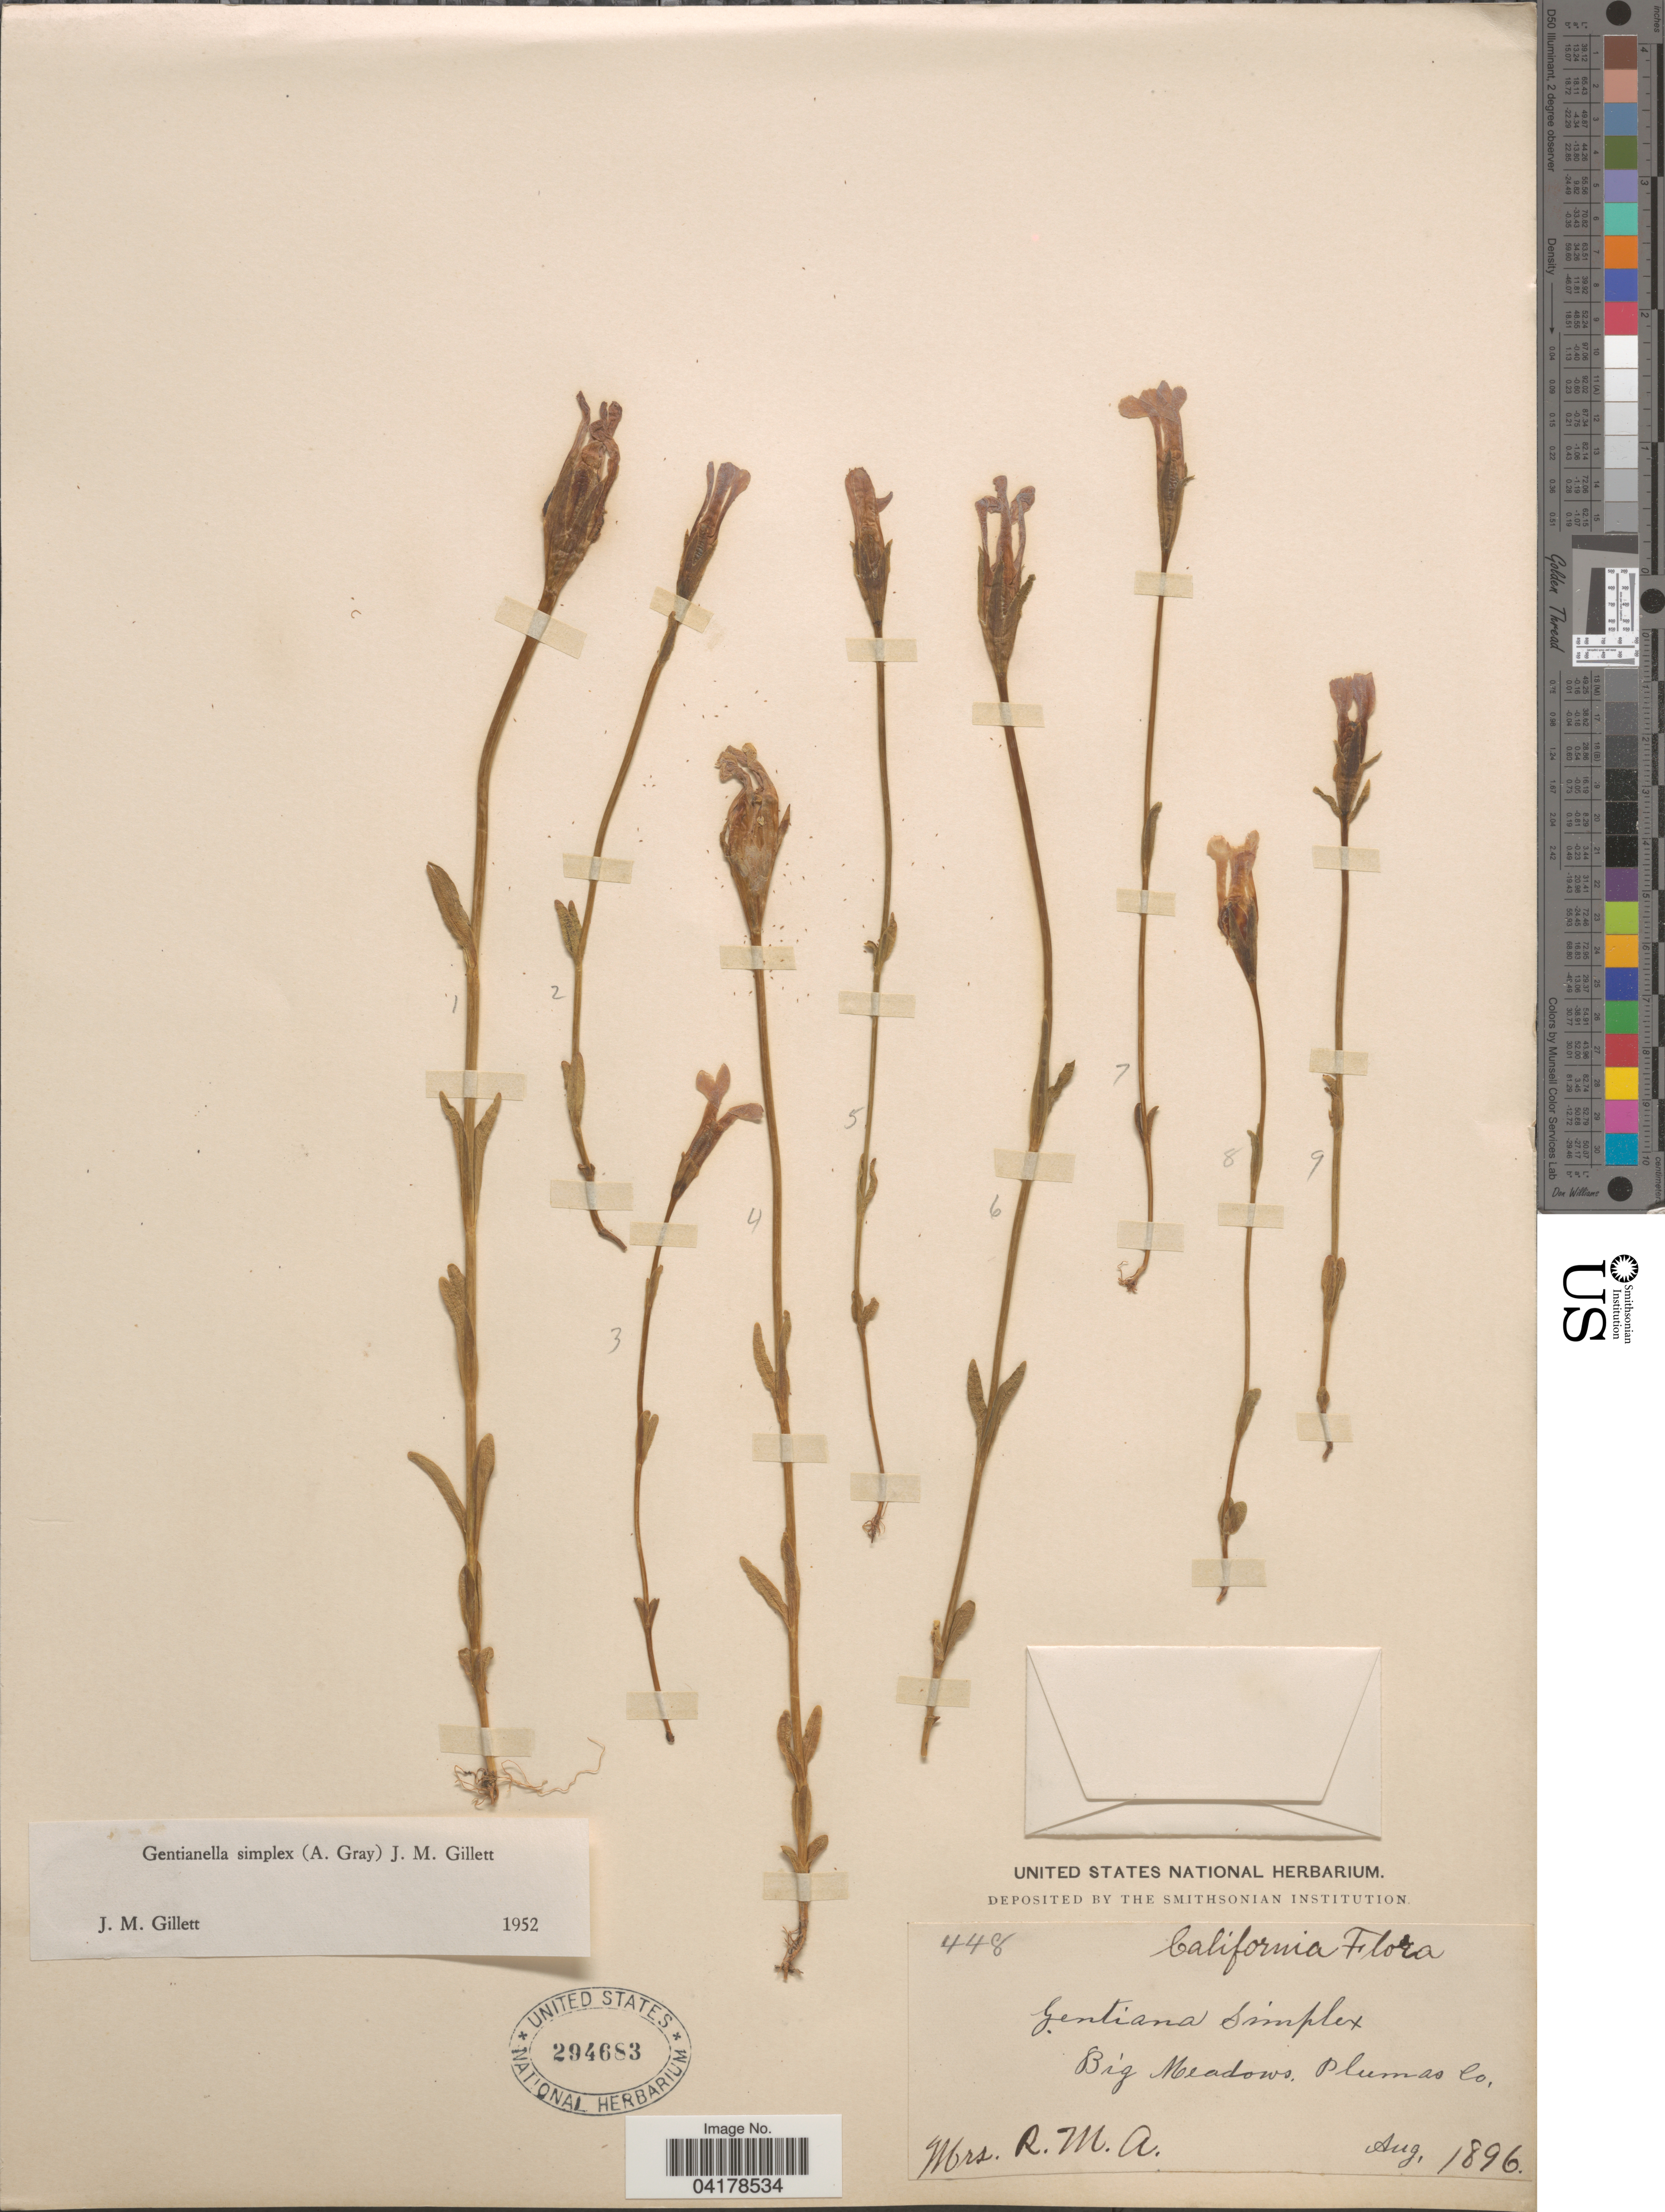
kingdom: Plantae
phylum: Tracheophyta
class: Magnoliopsida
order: Gentianales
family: Gentianaceae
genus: Gentianella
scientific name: Gentianella simplex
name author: (A. Gray) J.M. Gillett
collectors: Mrs. R. M. A.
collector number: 448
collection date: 1896-08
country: United States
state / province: California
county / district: Plumas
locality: Big Meadows, Plumas Co.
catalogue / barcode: US 294683